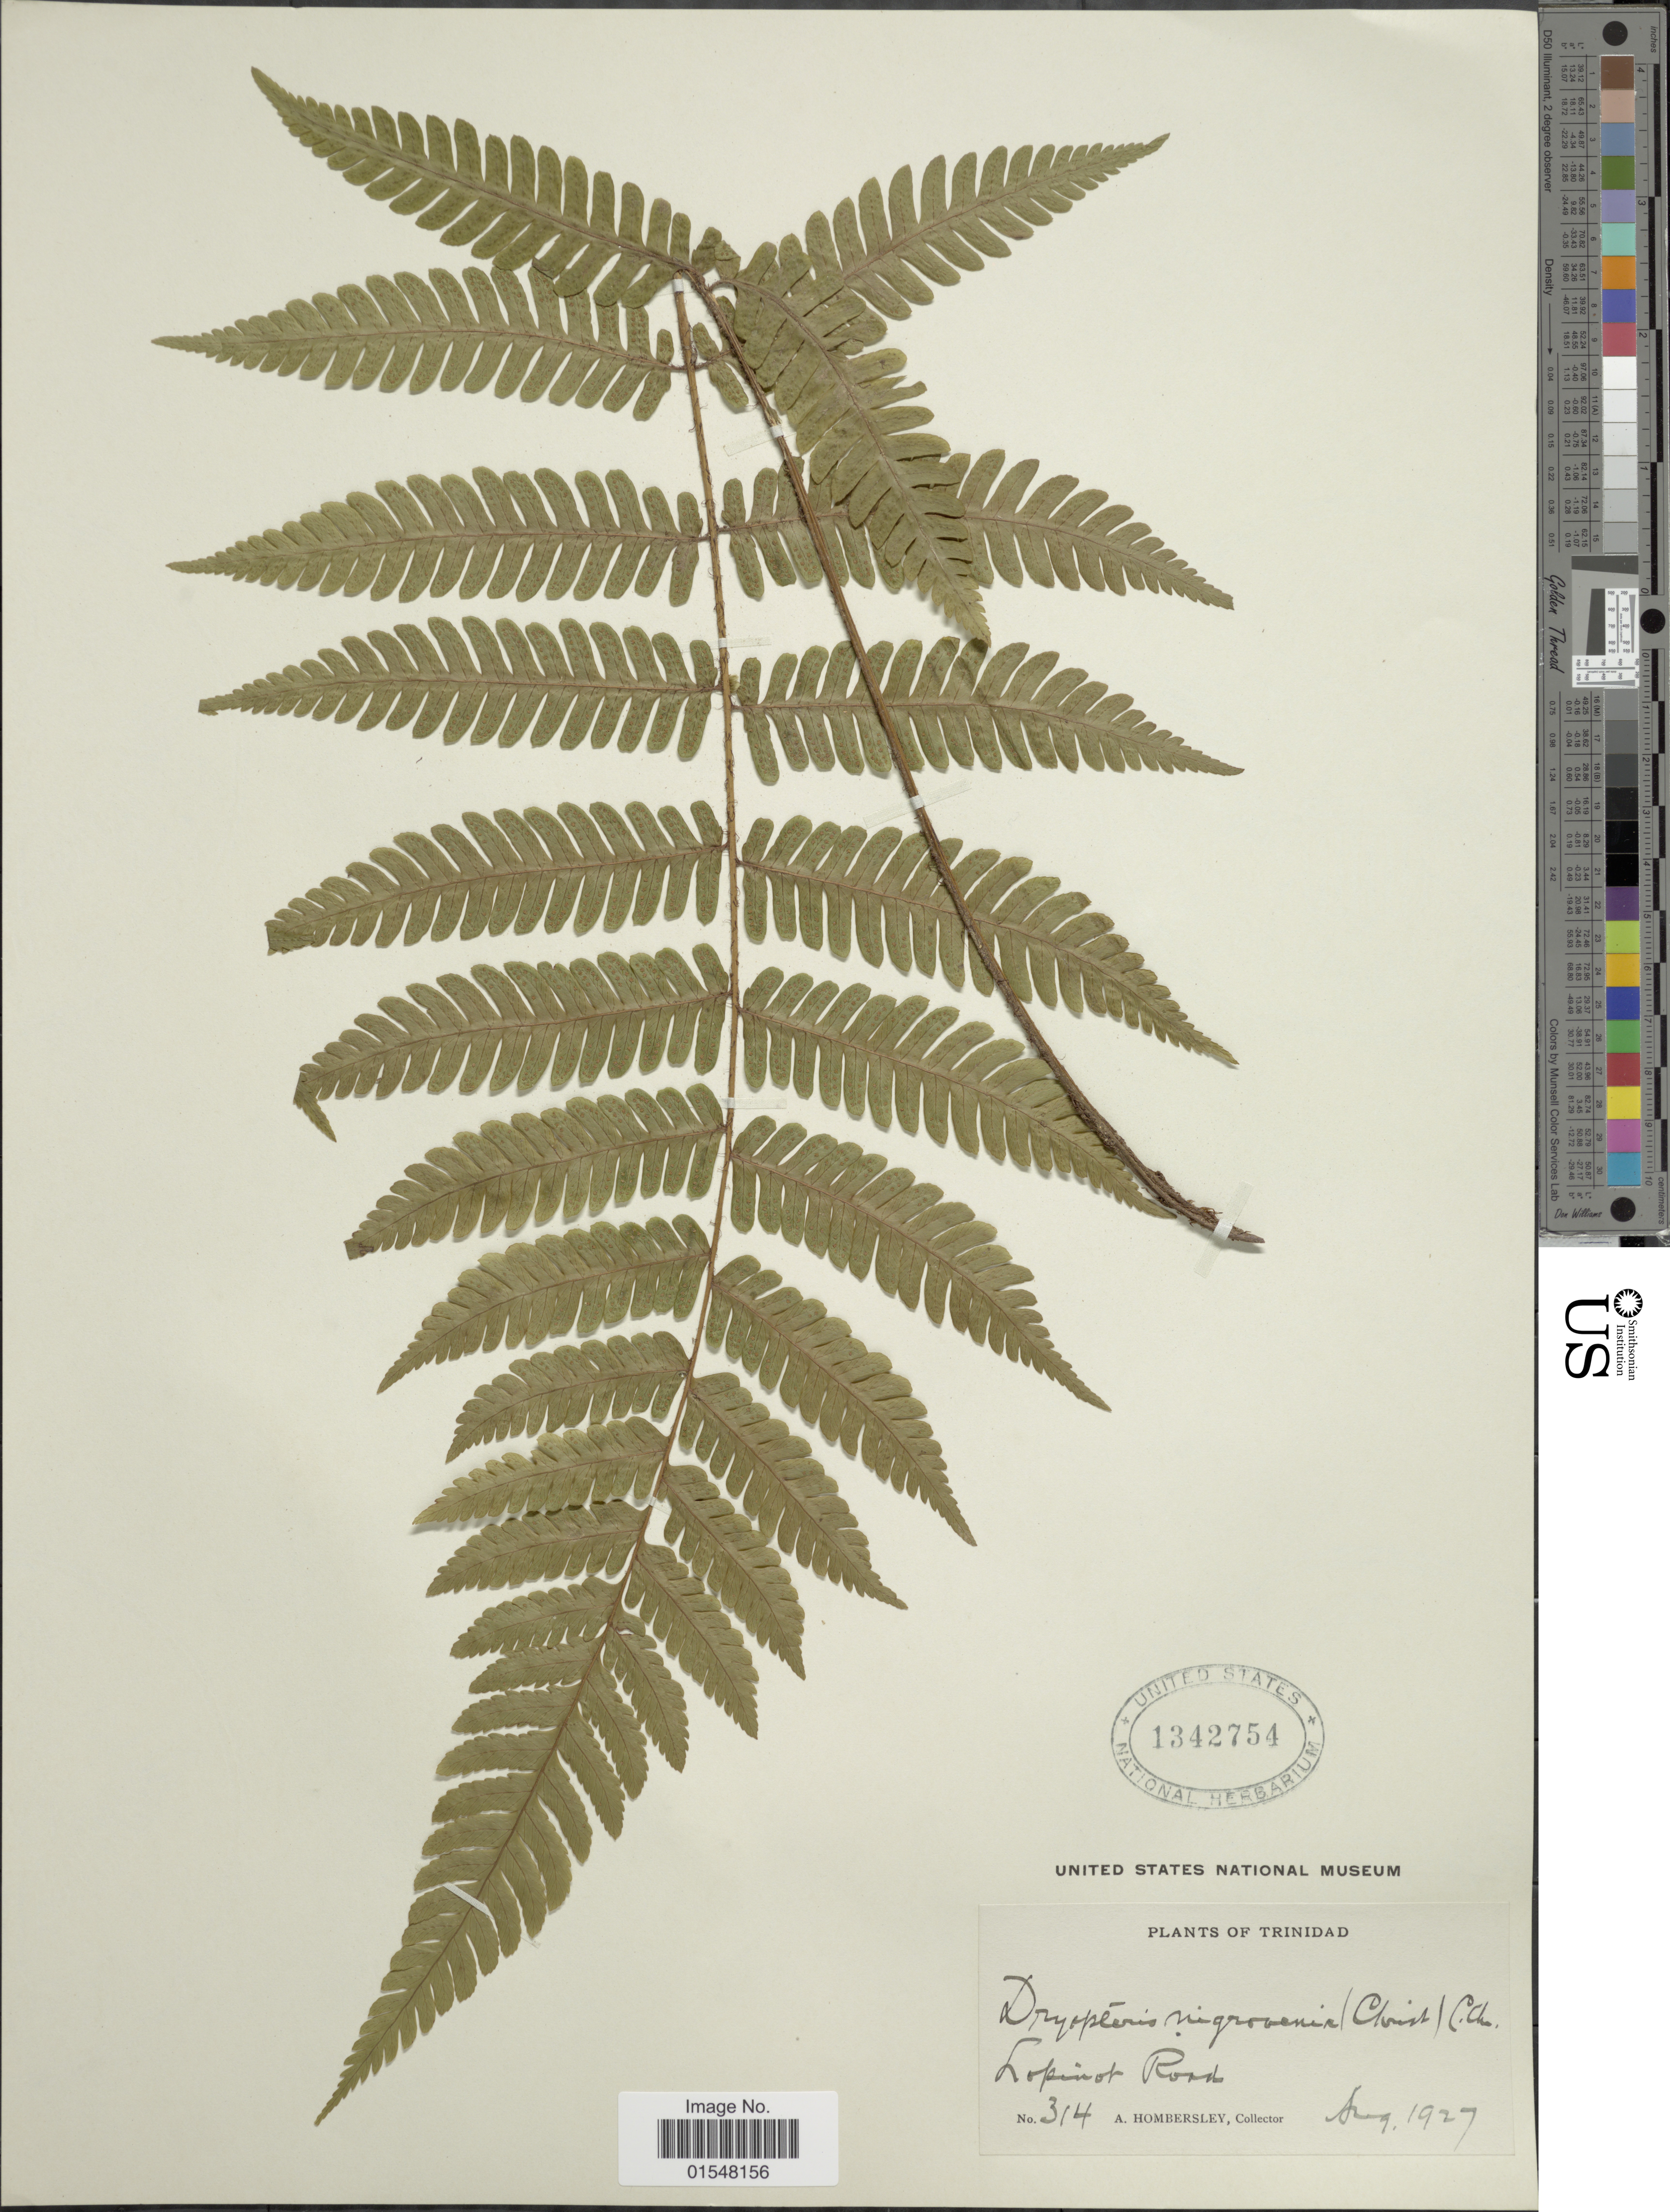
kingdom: Plantae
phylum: Tracheophyta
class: Polypodiopsida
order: Polypodiales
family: Dryopteridaceae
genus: Ctenitis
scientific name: Ctenitis nigrovenia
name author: (Christ) Copel.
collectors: A. Hombersley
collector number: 314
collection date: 1927-08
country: Trinidad and Tobago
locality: Lopinot Road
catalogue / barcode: US 1342754